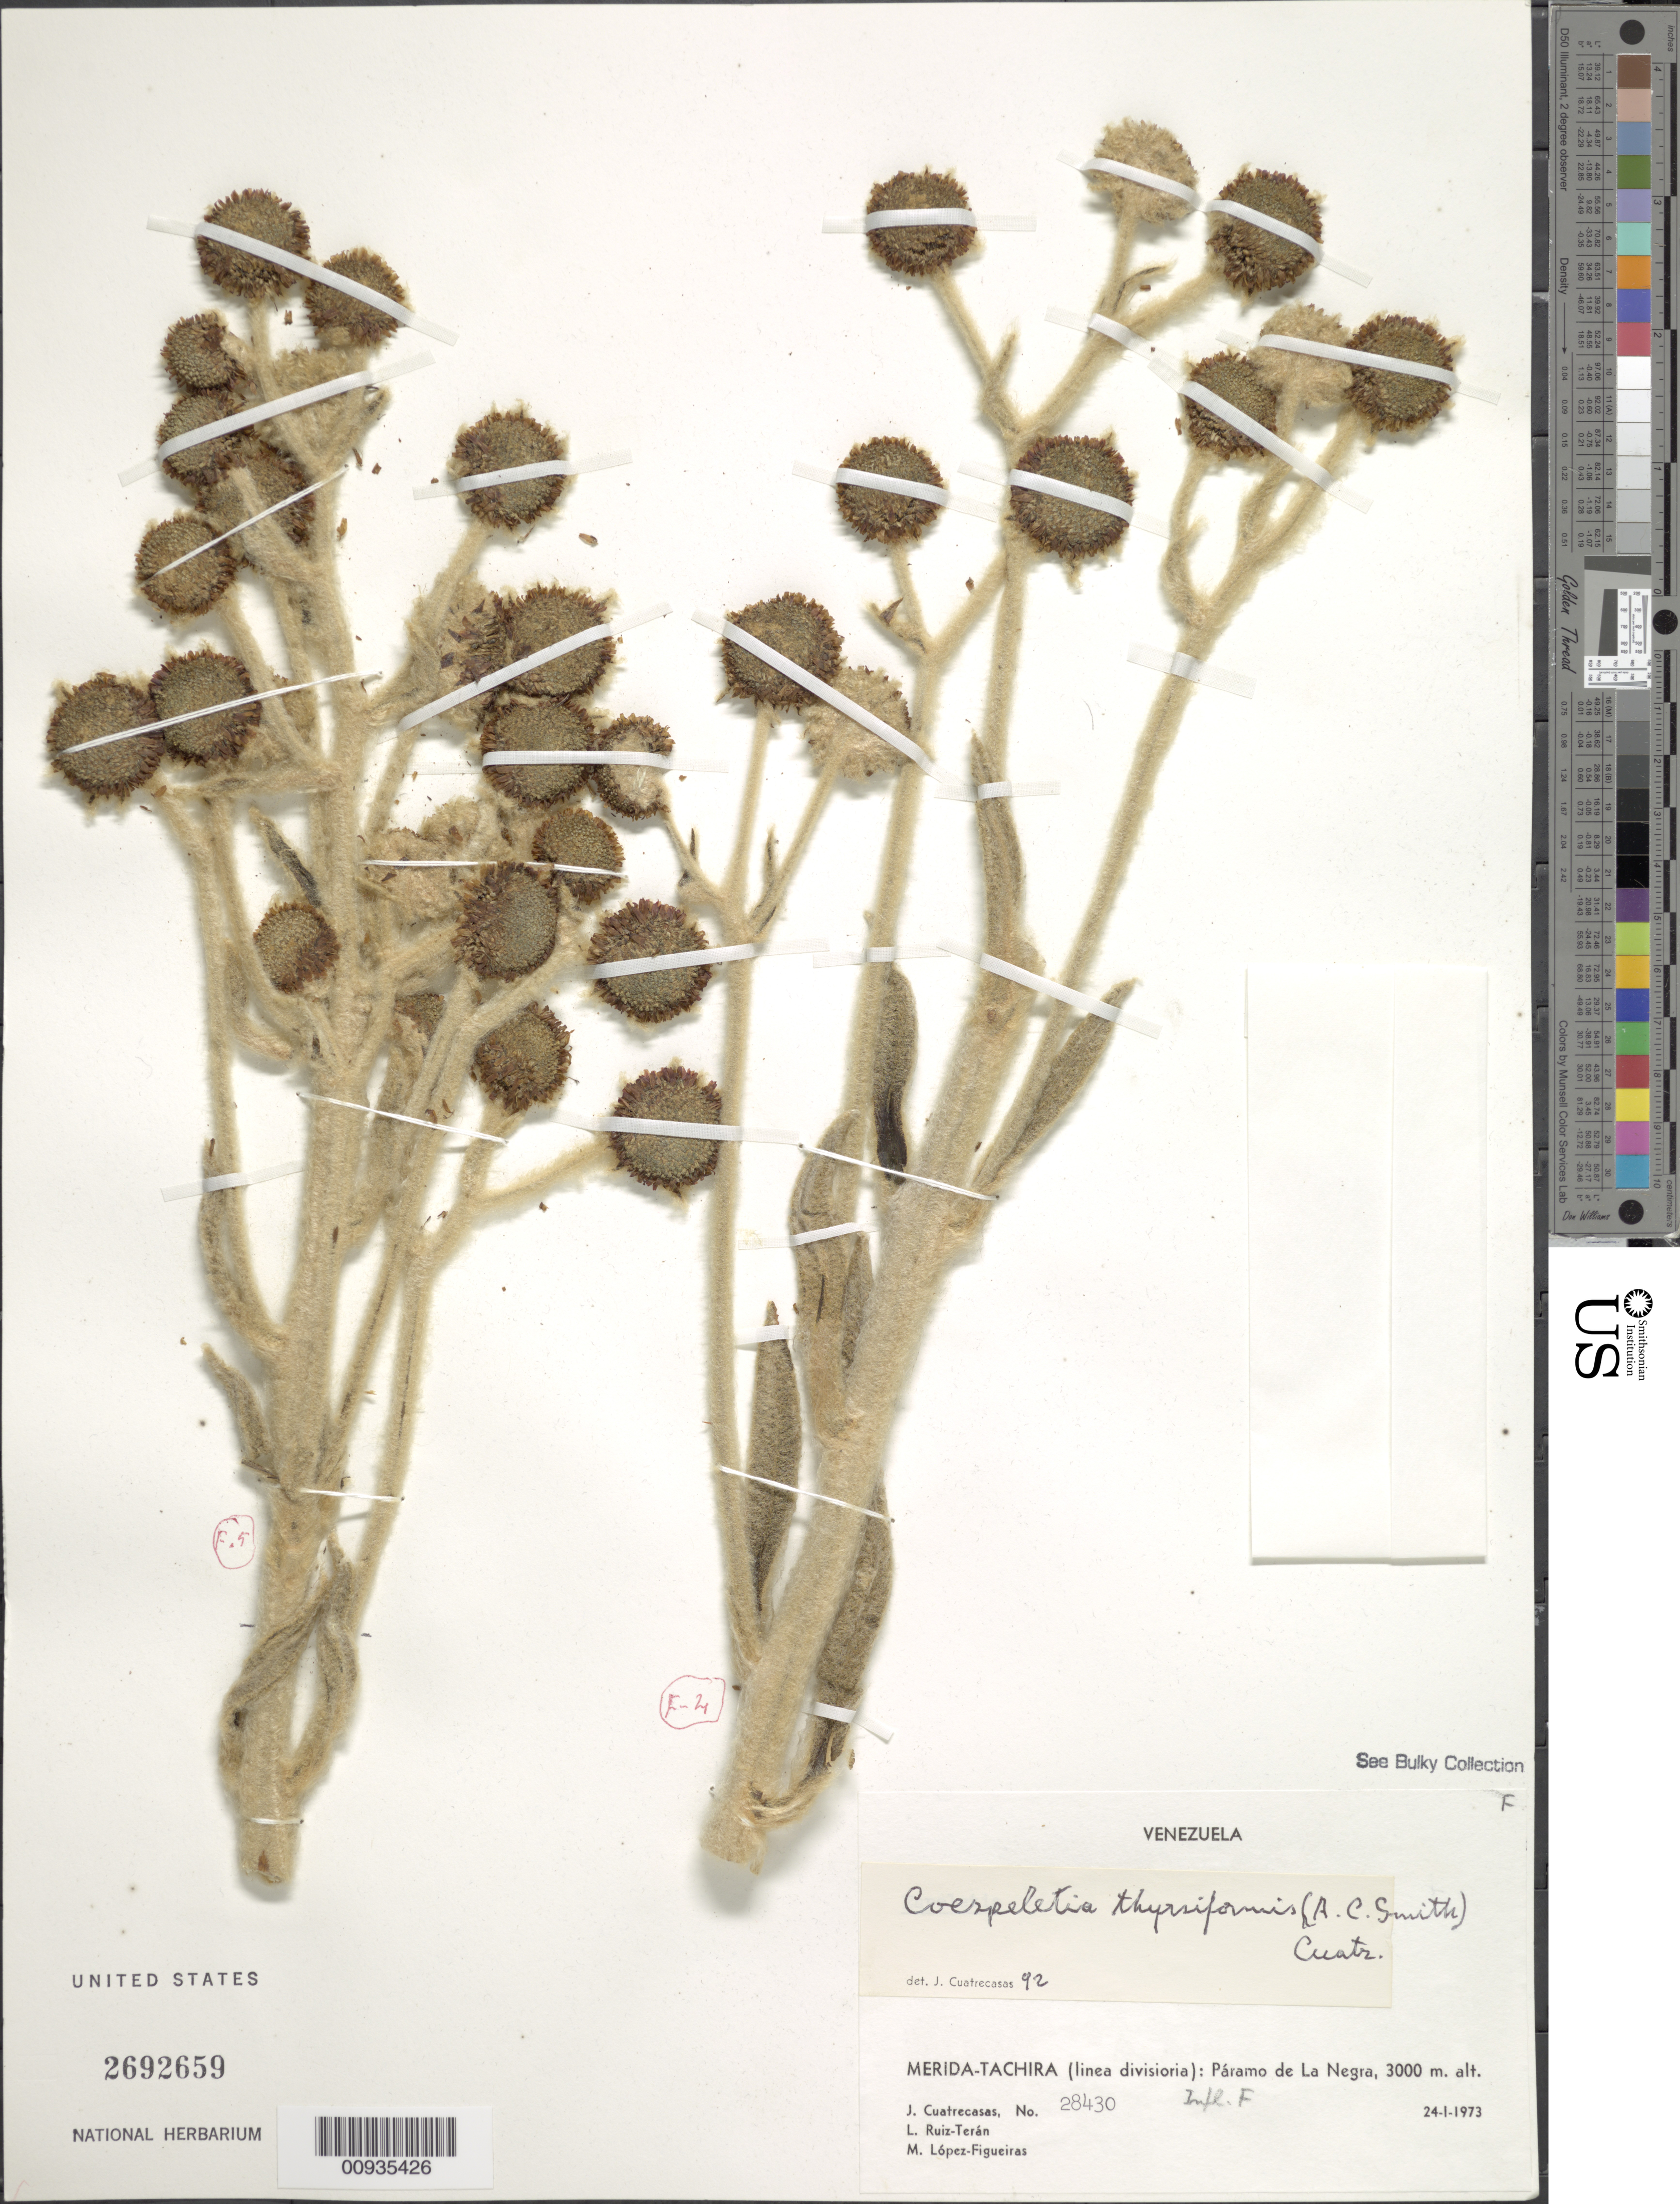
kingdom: Plantae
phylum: Tracheophyta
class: Magnoliopsida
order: Asterales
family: Asteraceae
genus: Coespeletia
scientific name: Coespeletia thyrsiformis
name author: (A.C. Sm.) Cuatrec.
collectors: J. Cuatrecasas, L. E. Ruíz-Terán & M. López Figueiras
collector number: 28430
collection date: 1973-01-24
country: Venezuela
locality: Merida-Tachira (linea divisioria): Paramo de La Negra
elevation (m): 3000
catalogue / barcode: US 2692659